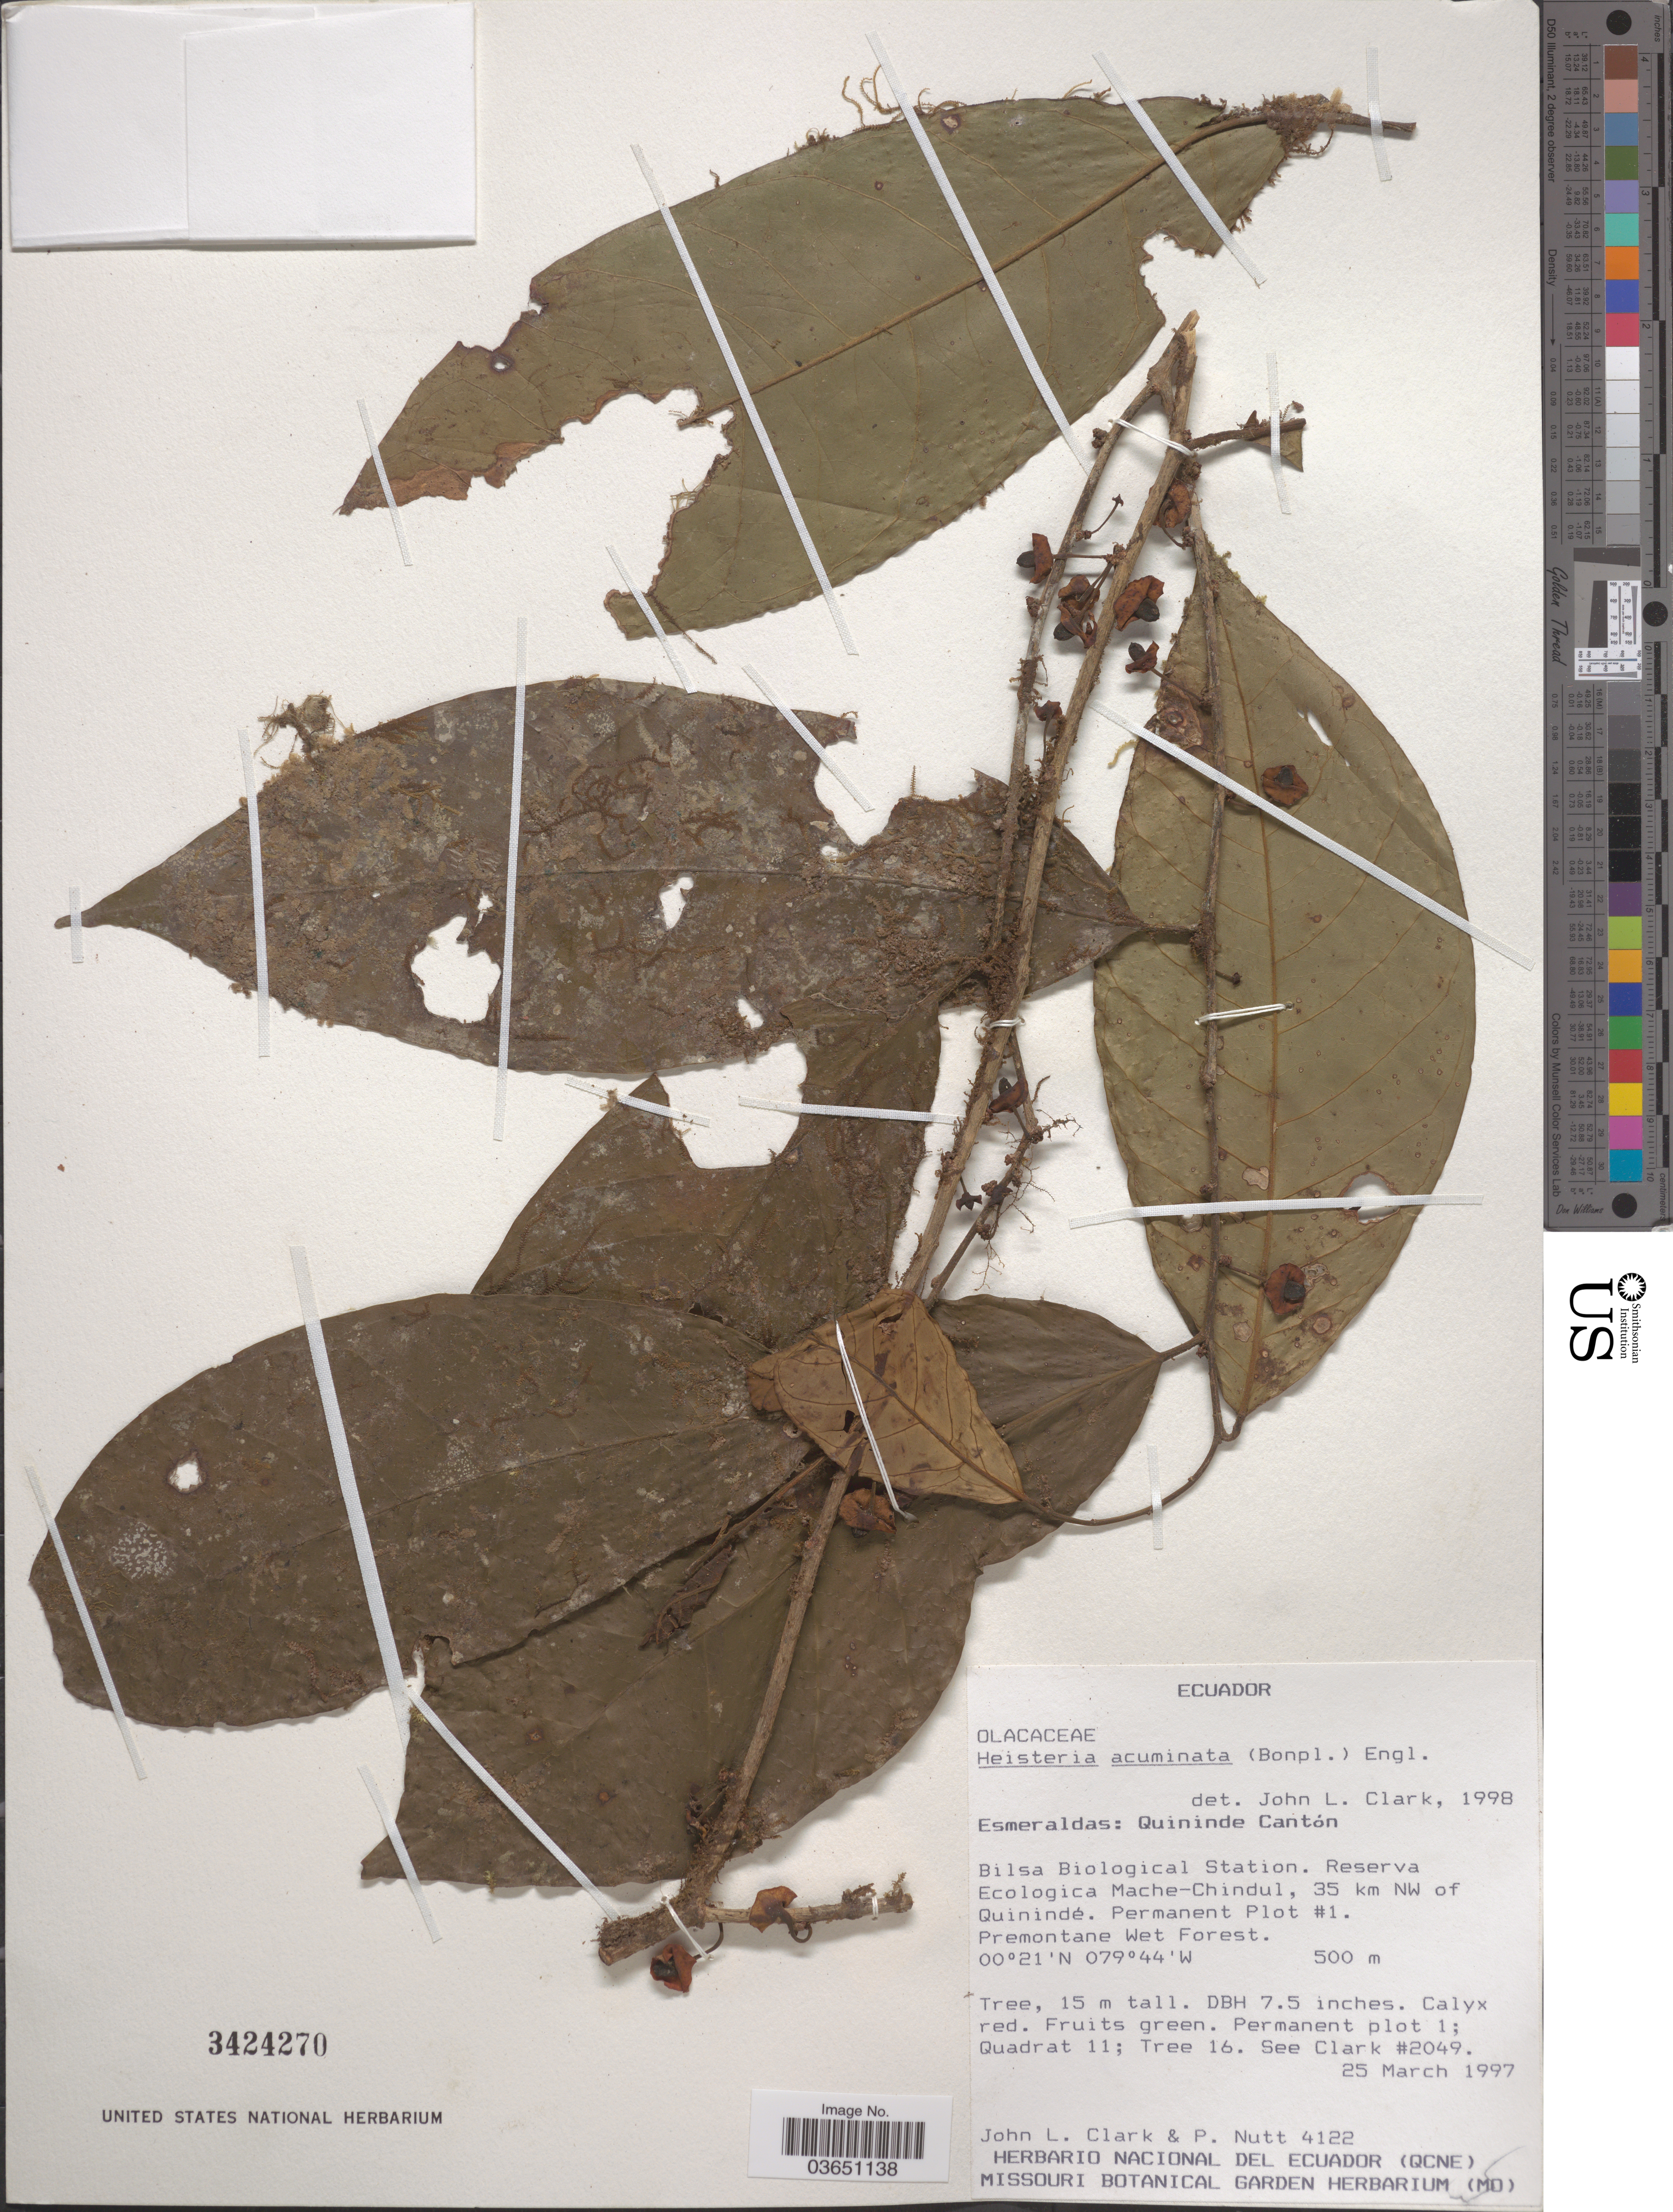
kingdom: Plantae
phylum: Tracheophyta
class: Magnoliopsida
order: Santalales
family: Erythropalaceae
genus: Heisteria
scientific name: Heisteria acuminata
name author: (Humb. & Bonpl.) Engl.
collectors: J. L. Clark & P. Nutt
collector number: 4122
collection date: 1997-03-25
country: Ecuador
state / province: Esmeraldas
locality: Quininde Cantón. Bilsa Biological Station. Reserva Ecologica Mache-Chindul, 35 km NW of Quinindé. Permanent Plot #1. Premontane Wet Forest.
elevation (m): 500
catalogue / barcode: US 3424270